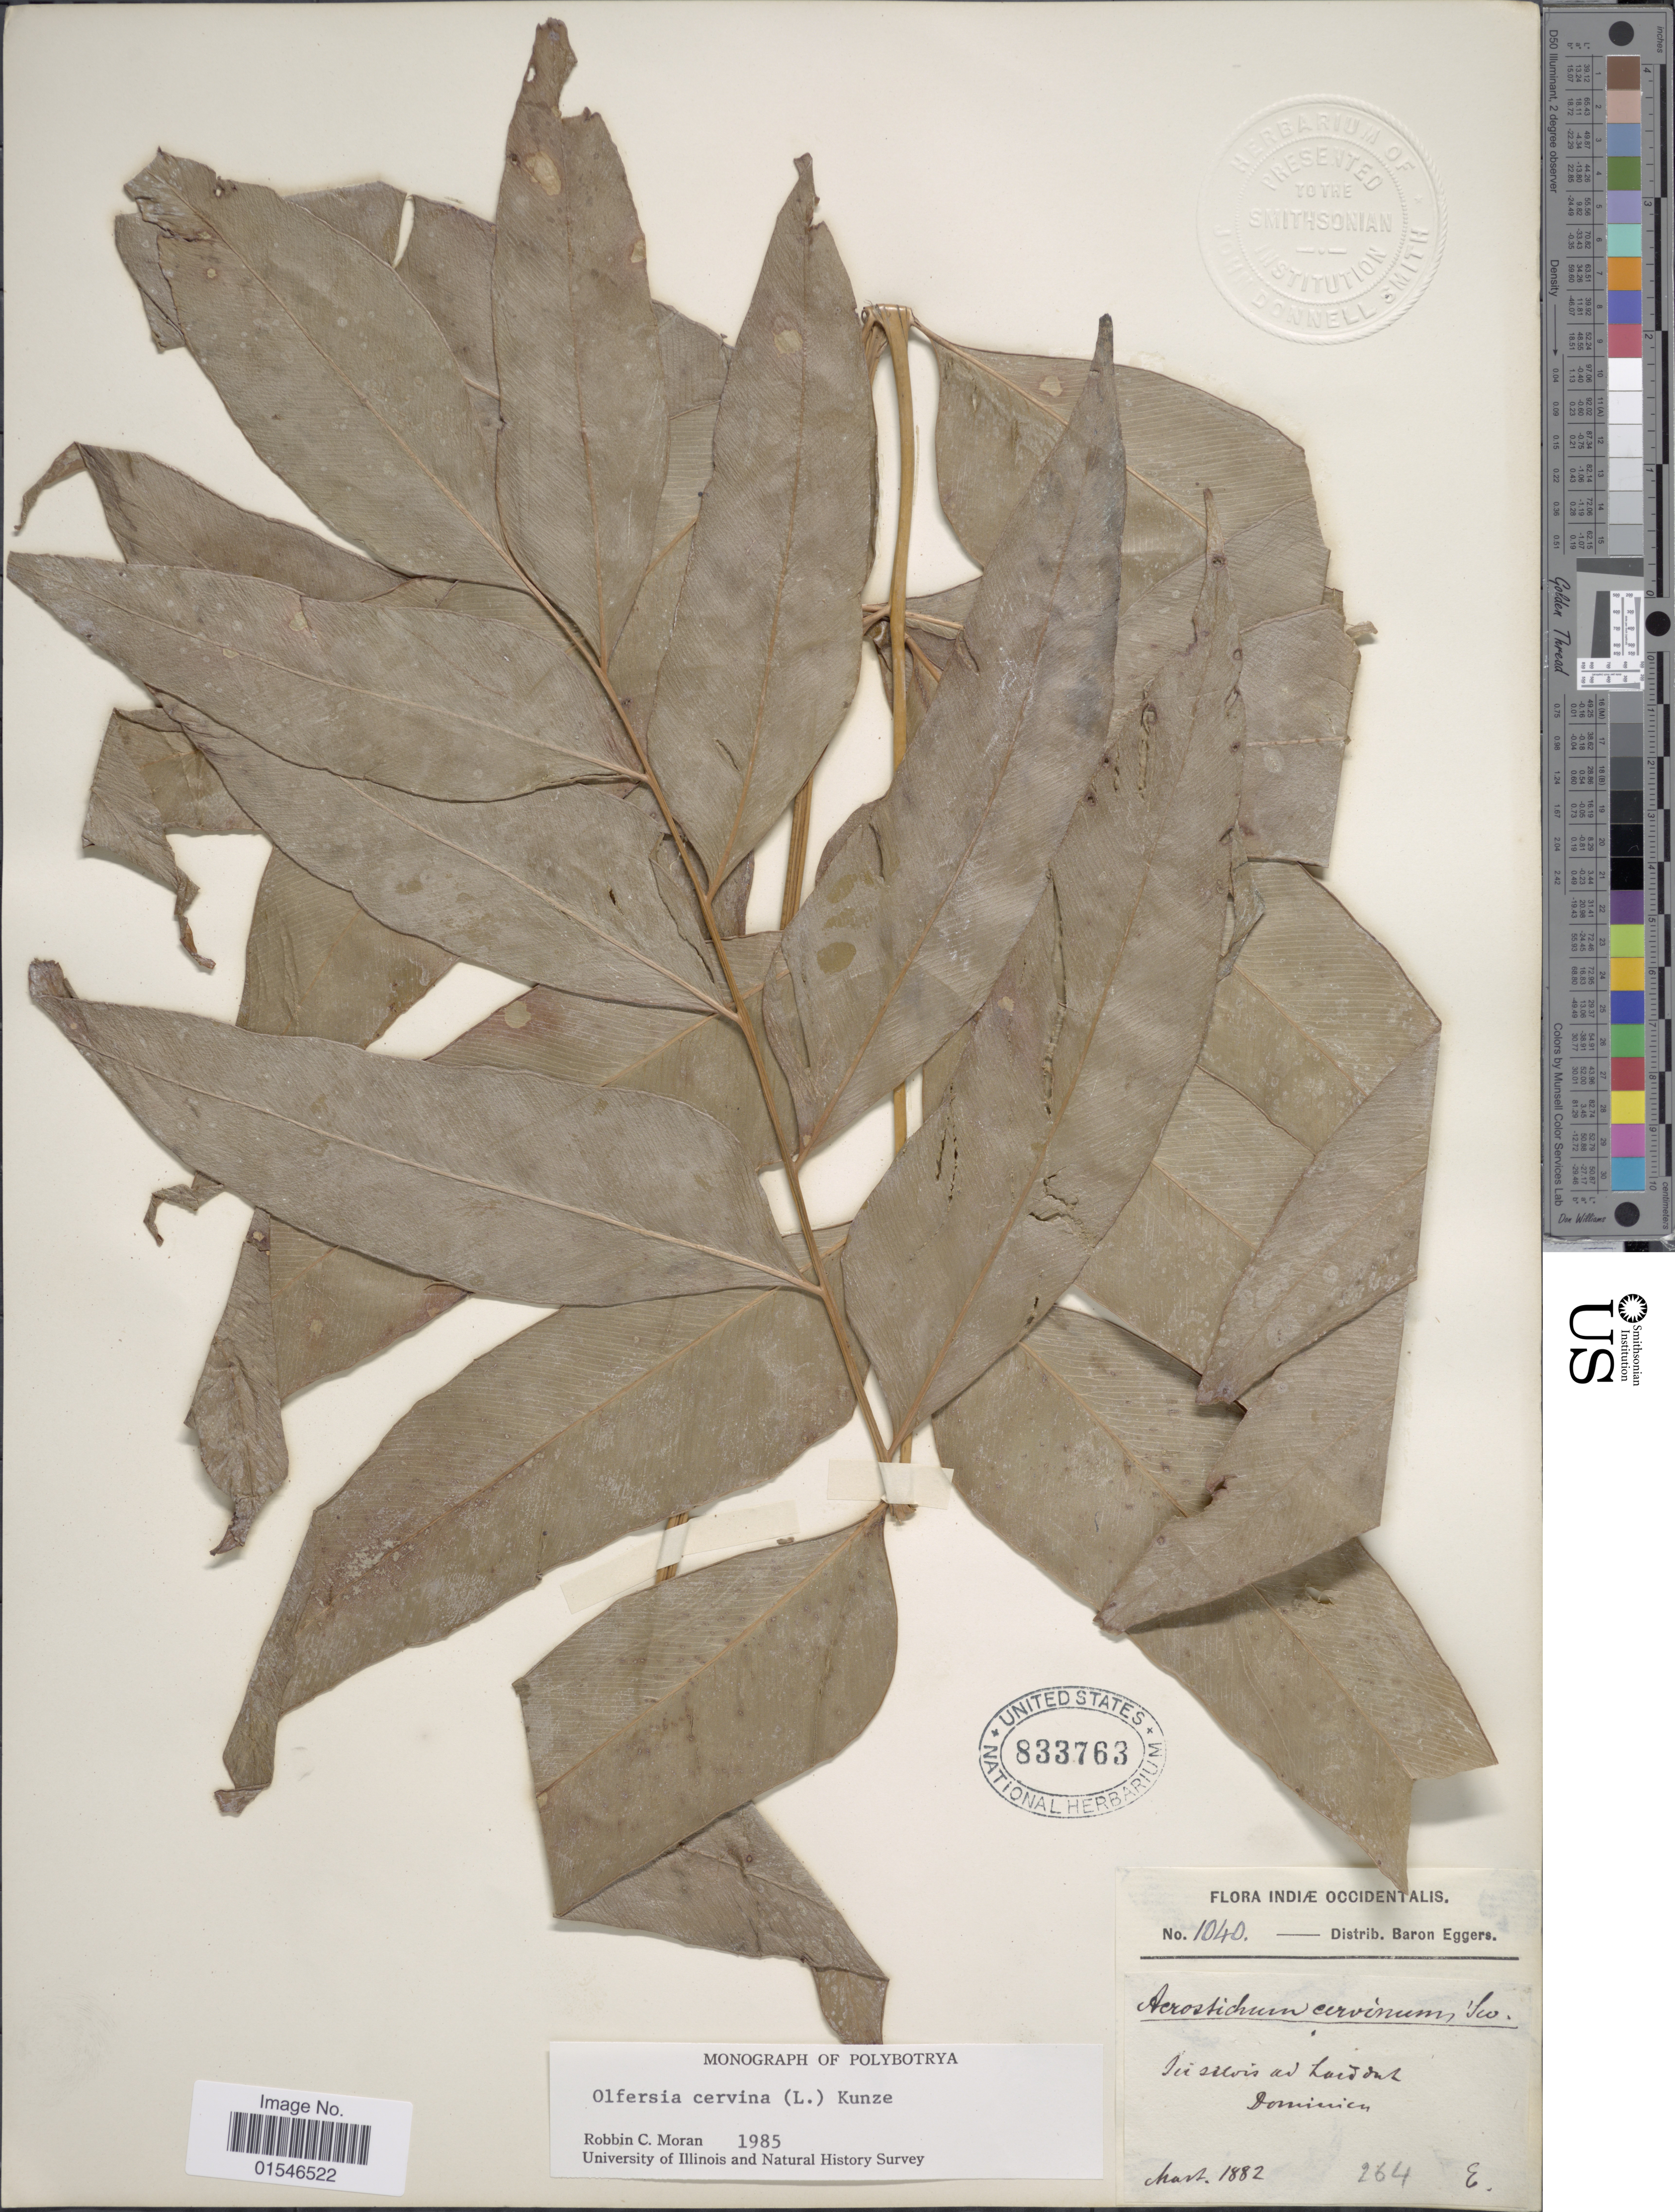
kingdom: Plantae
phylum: Tracheophyta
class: Polypodiopsida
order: Polypodiales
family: Dryopteridaceae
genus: Olfersia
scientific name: Olfersia cervina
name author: (L.) Kunze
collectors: -. Eggers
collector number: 1040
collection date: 1882-03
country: Dominica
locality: Indiae Occidentalis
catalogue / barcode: US 833763